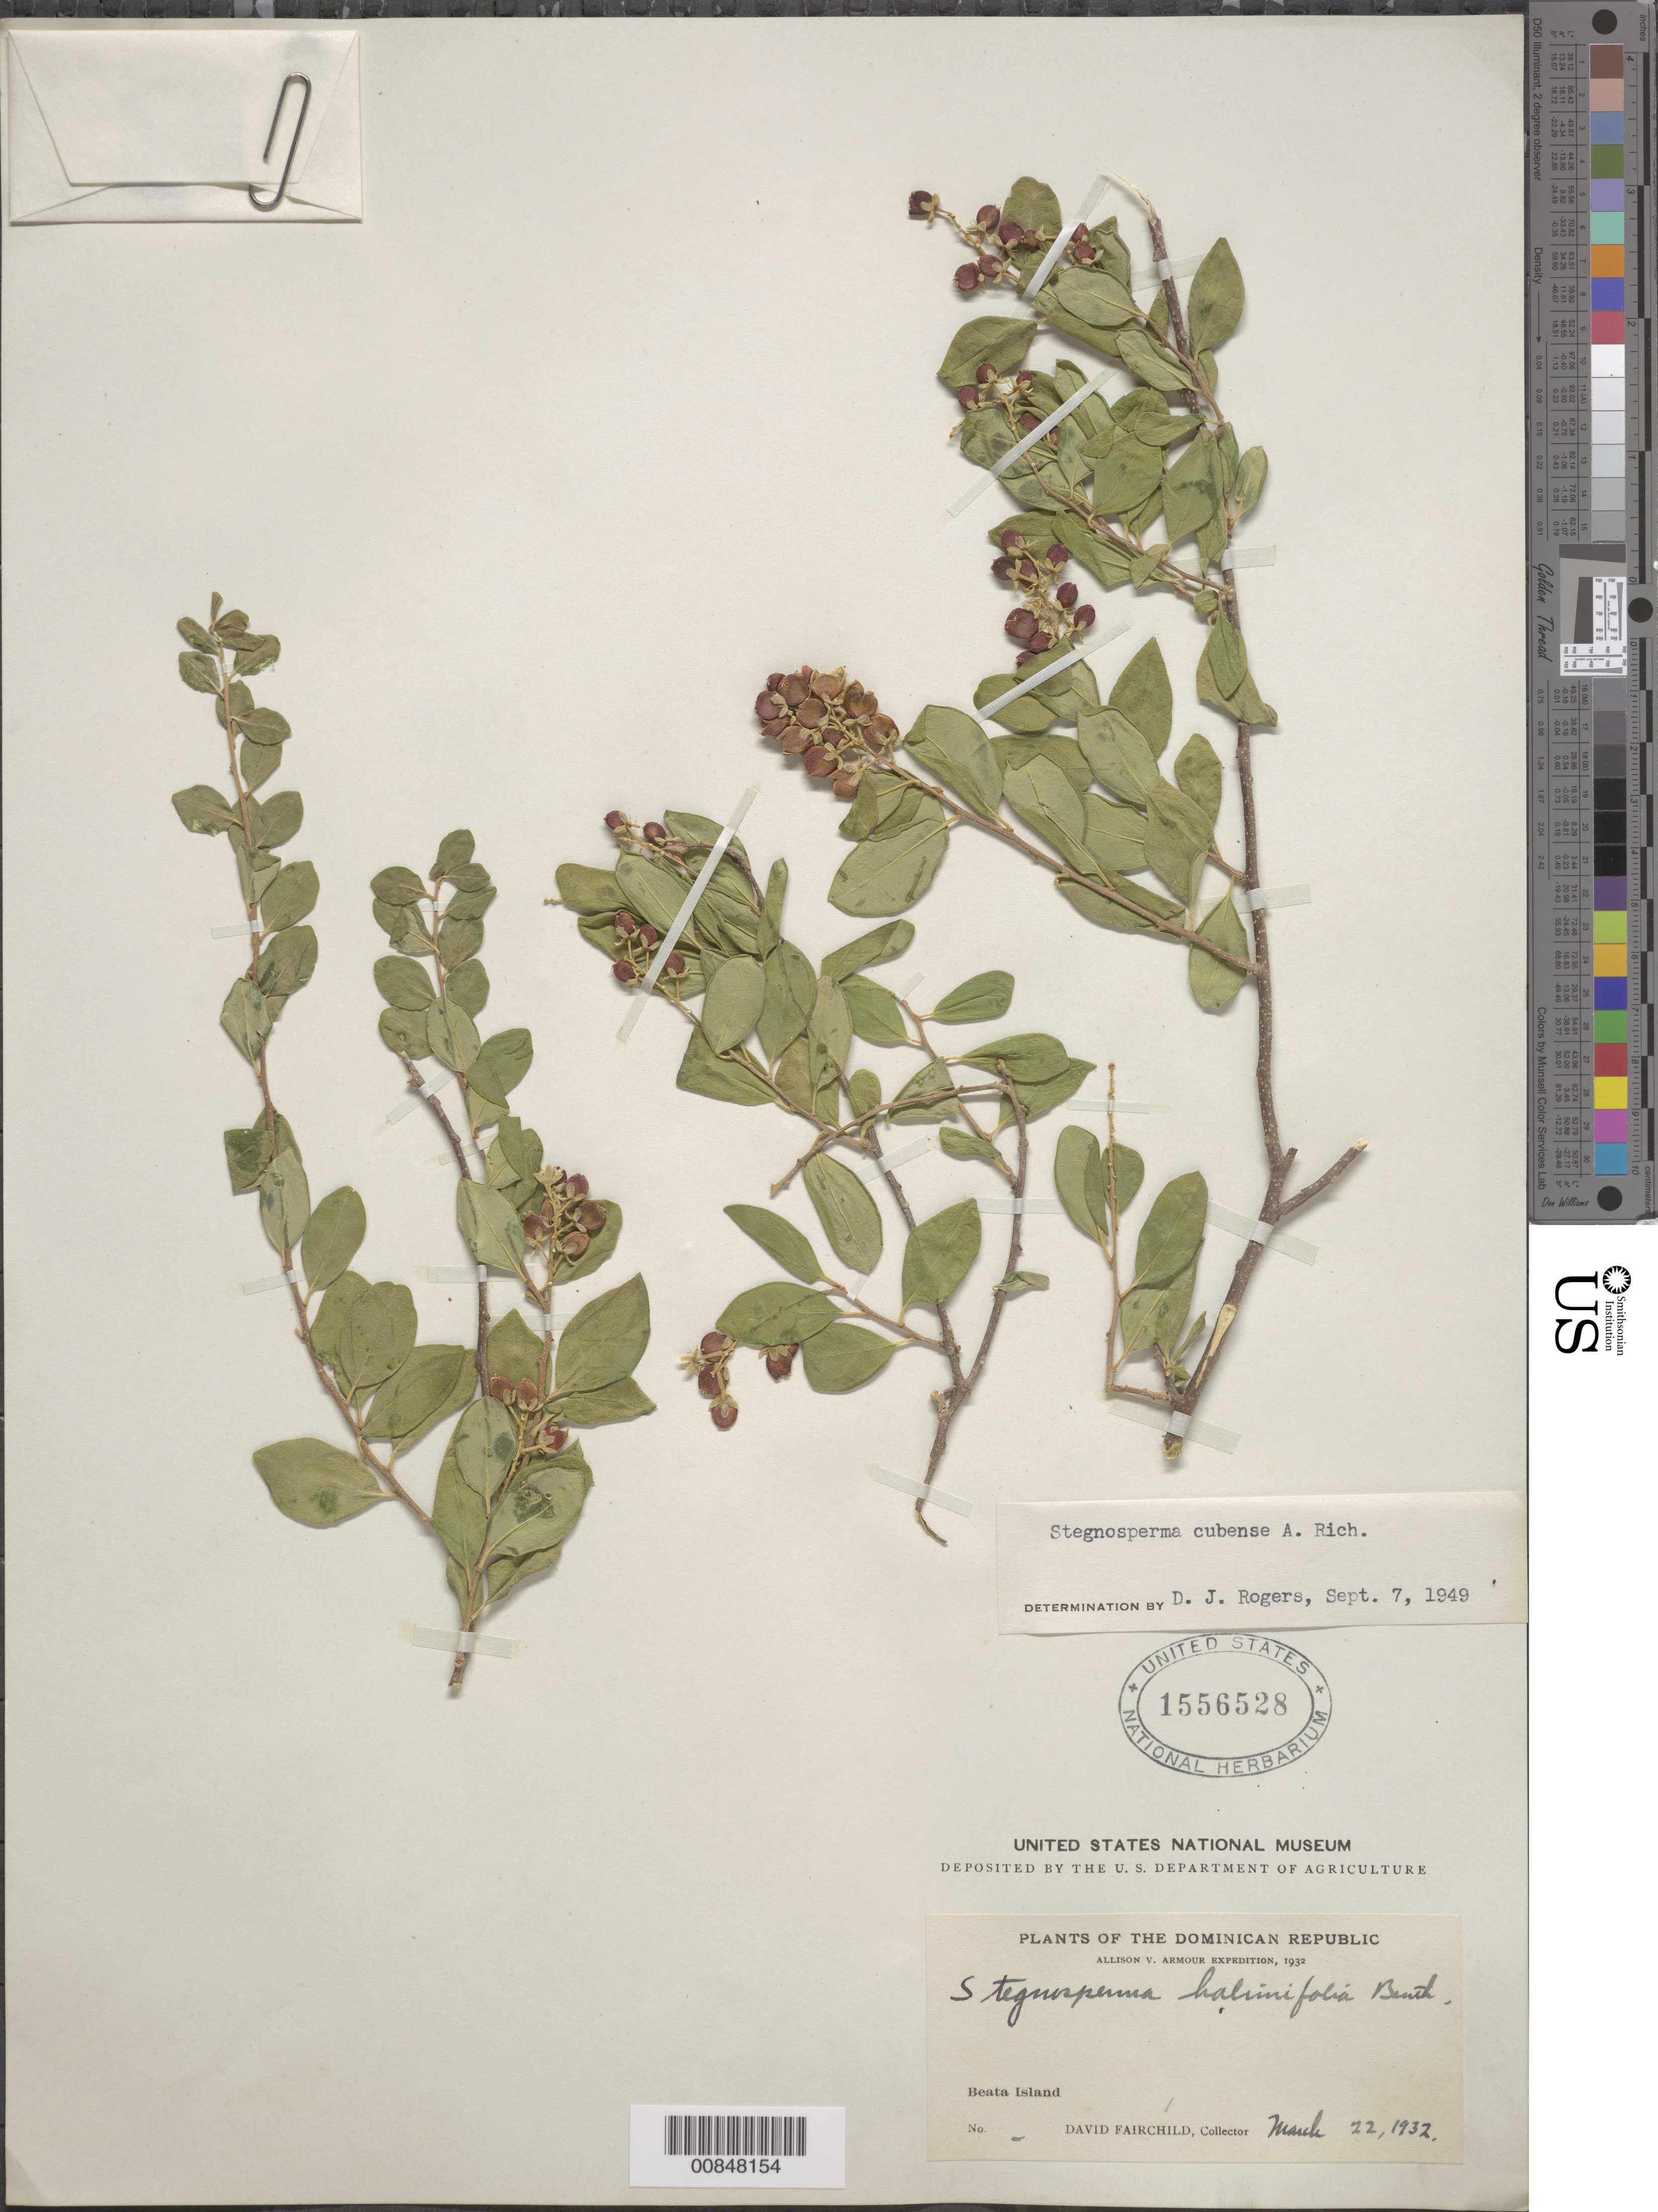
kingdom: Plantae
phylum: Tracheophyta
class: Magnoliopsida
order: Caryophyllales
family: Stegnospermataceae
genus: Stegnosperma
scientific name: Stegnosperma cubense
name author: A. Rich.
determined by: Rogers, D. J.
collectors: D. Fairchild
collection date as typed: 22 Mar 1932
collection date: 1932-03-22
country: Dominican Republic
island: Isla Beata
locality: Beata Island.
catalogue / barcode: US 1556528